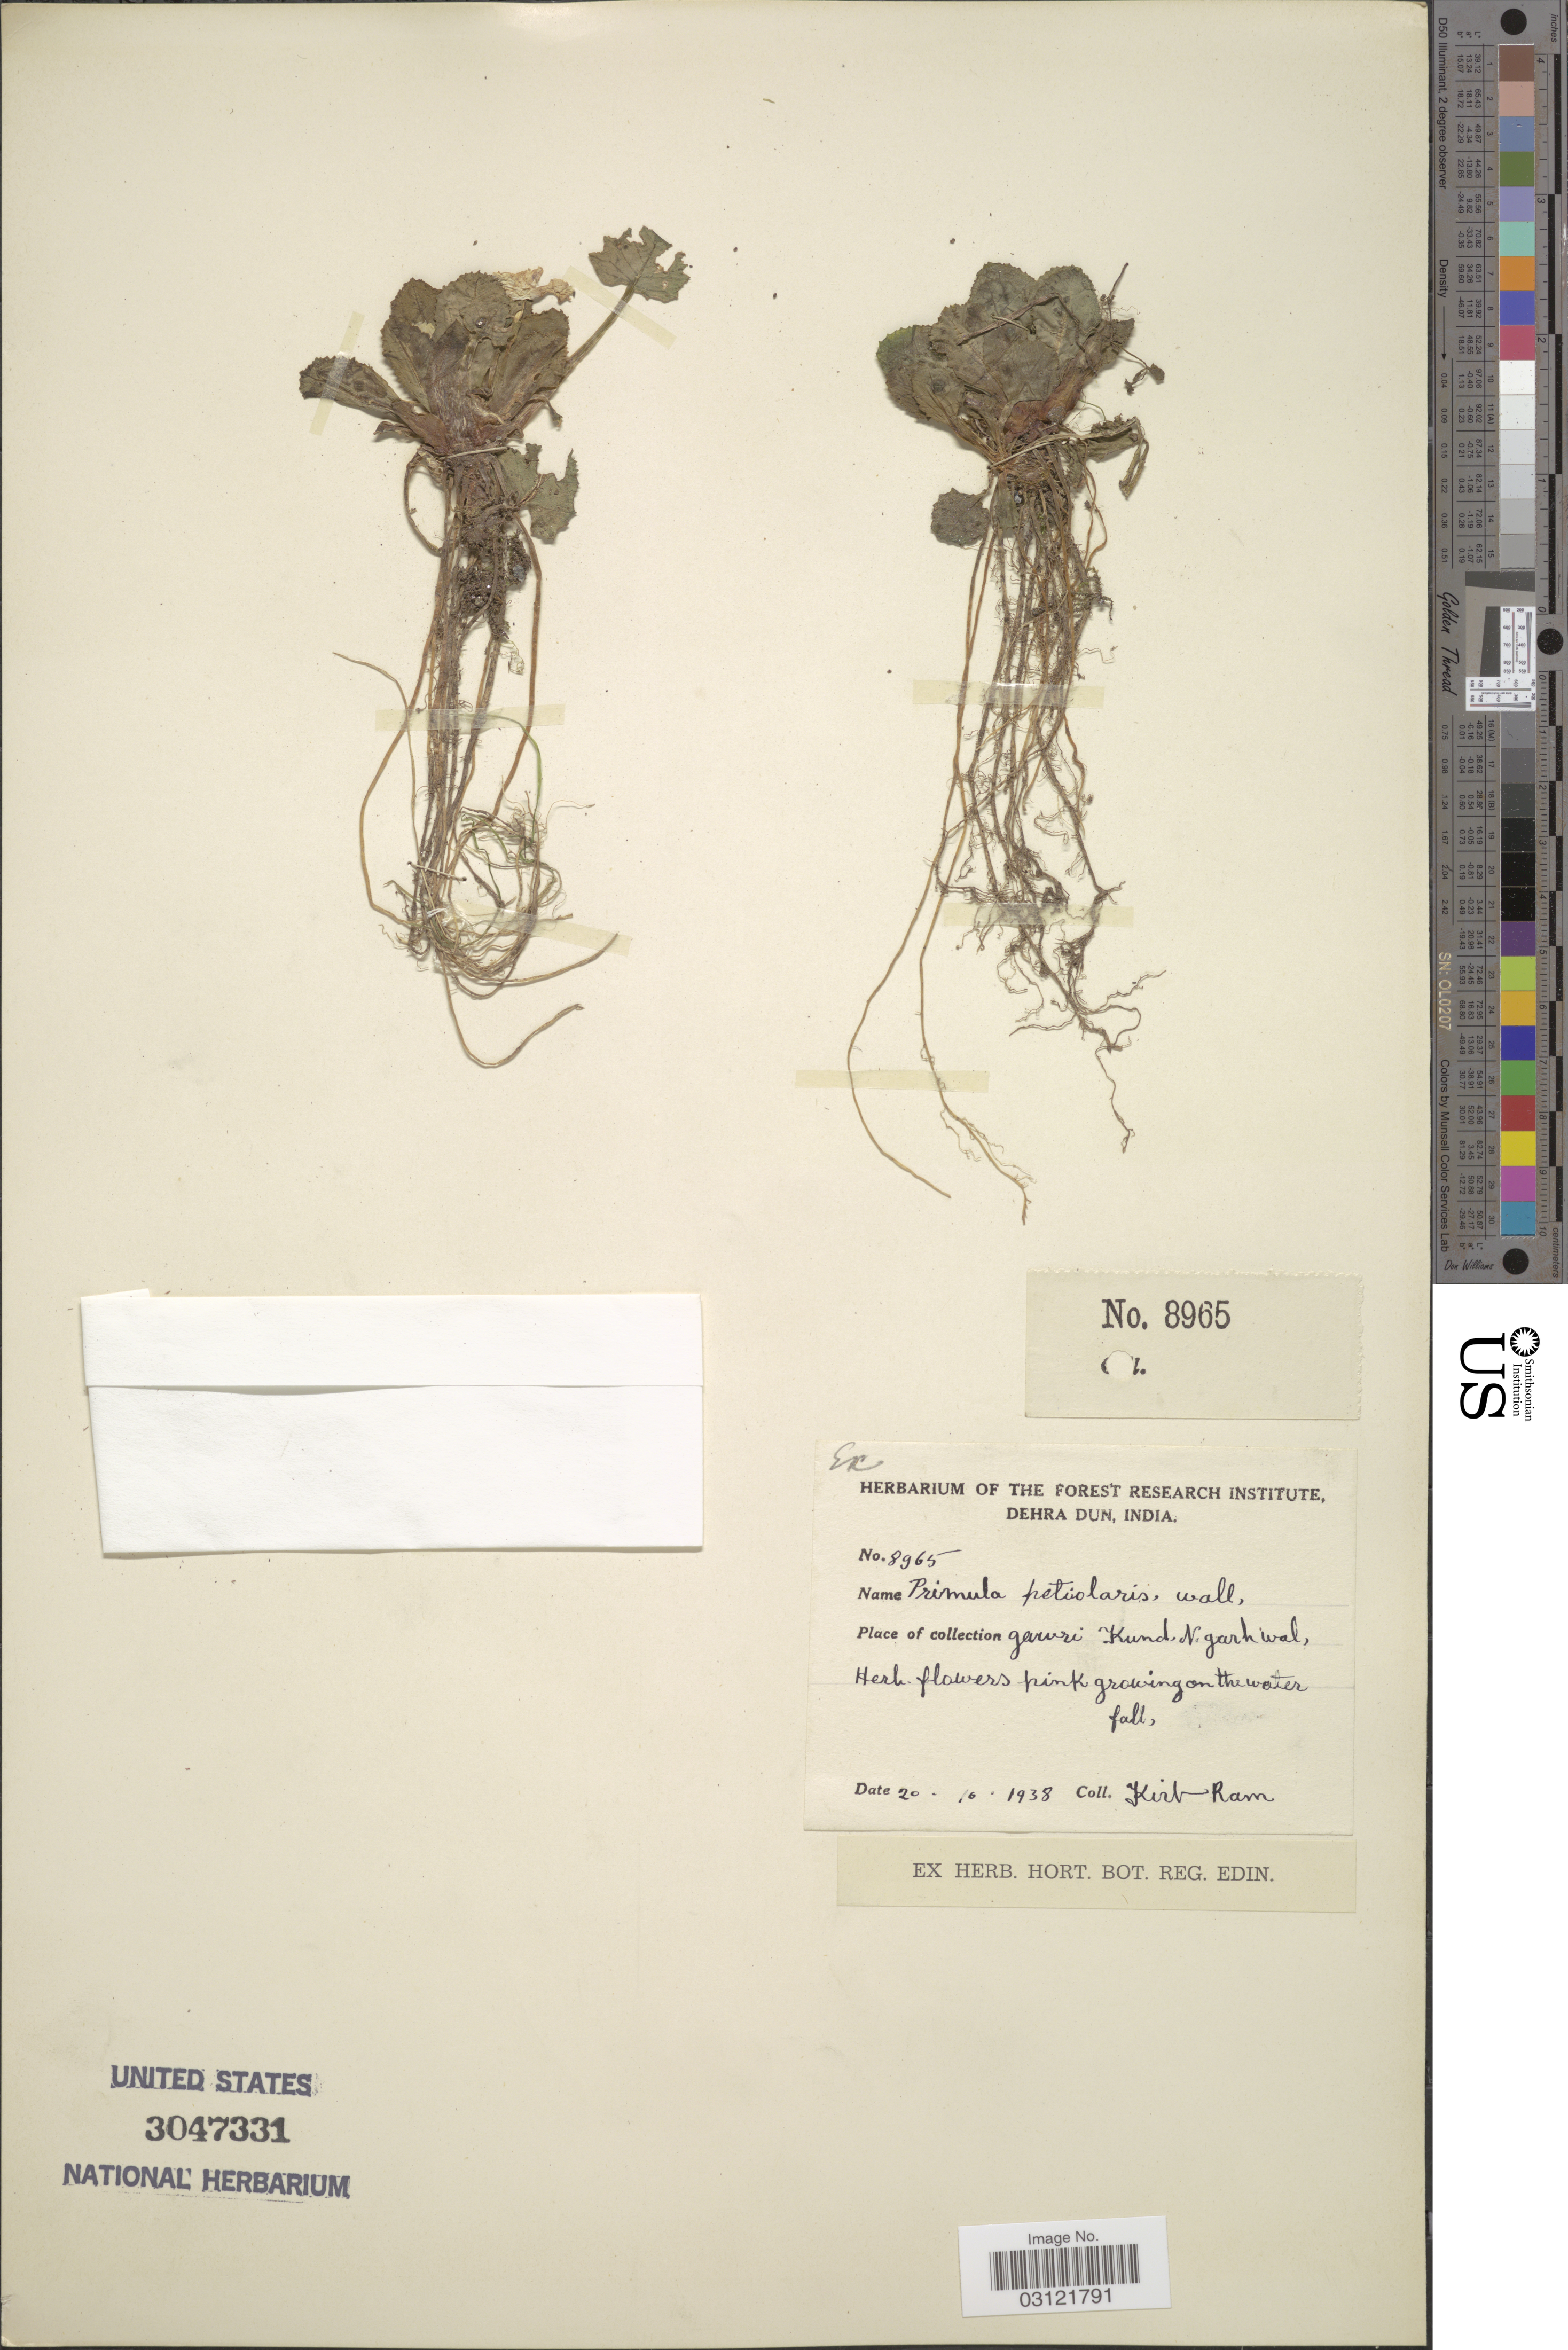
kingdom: Plantae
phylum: Tracheophyta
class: Magnoliopsida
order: Ericales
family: Primulaceae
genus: Primula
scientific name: Primula petiolaris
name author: Wall.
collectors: K. Ram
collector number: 8965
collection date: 1938-10-20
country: India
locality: Garvri Kund, N. garhwal.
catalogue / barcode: US 3047331